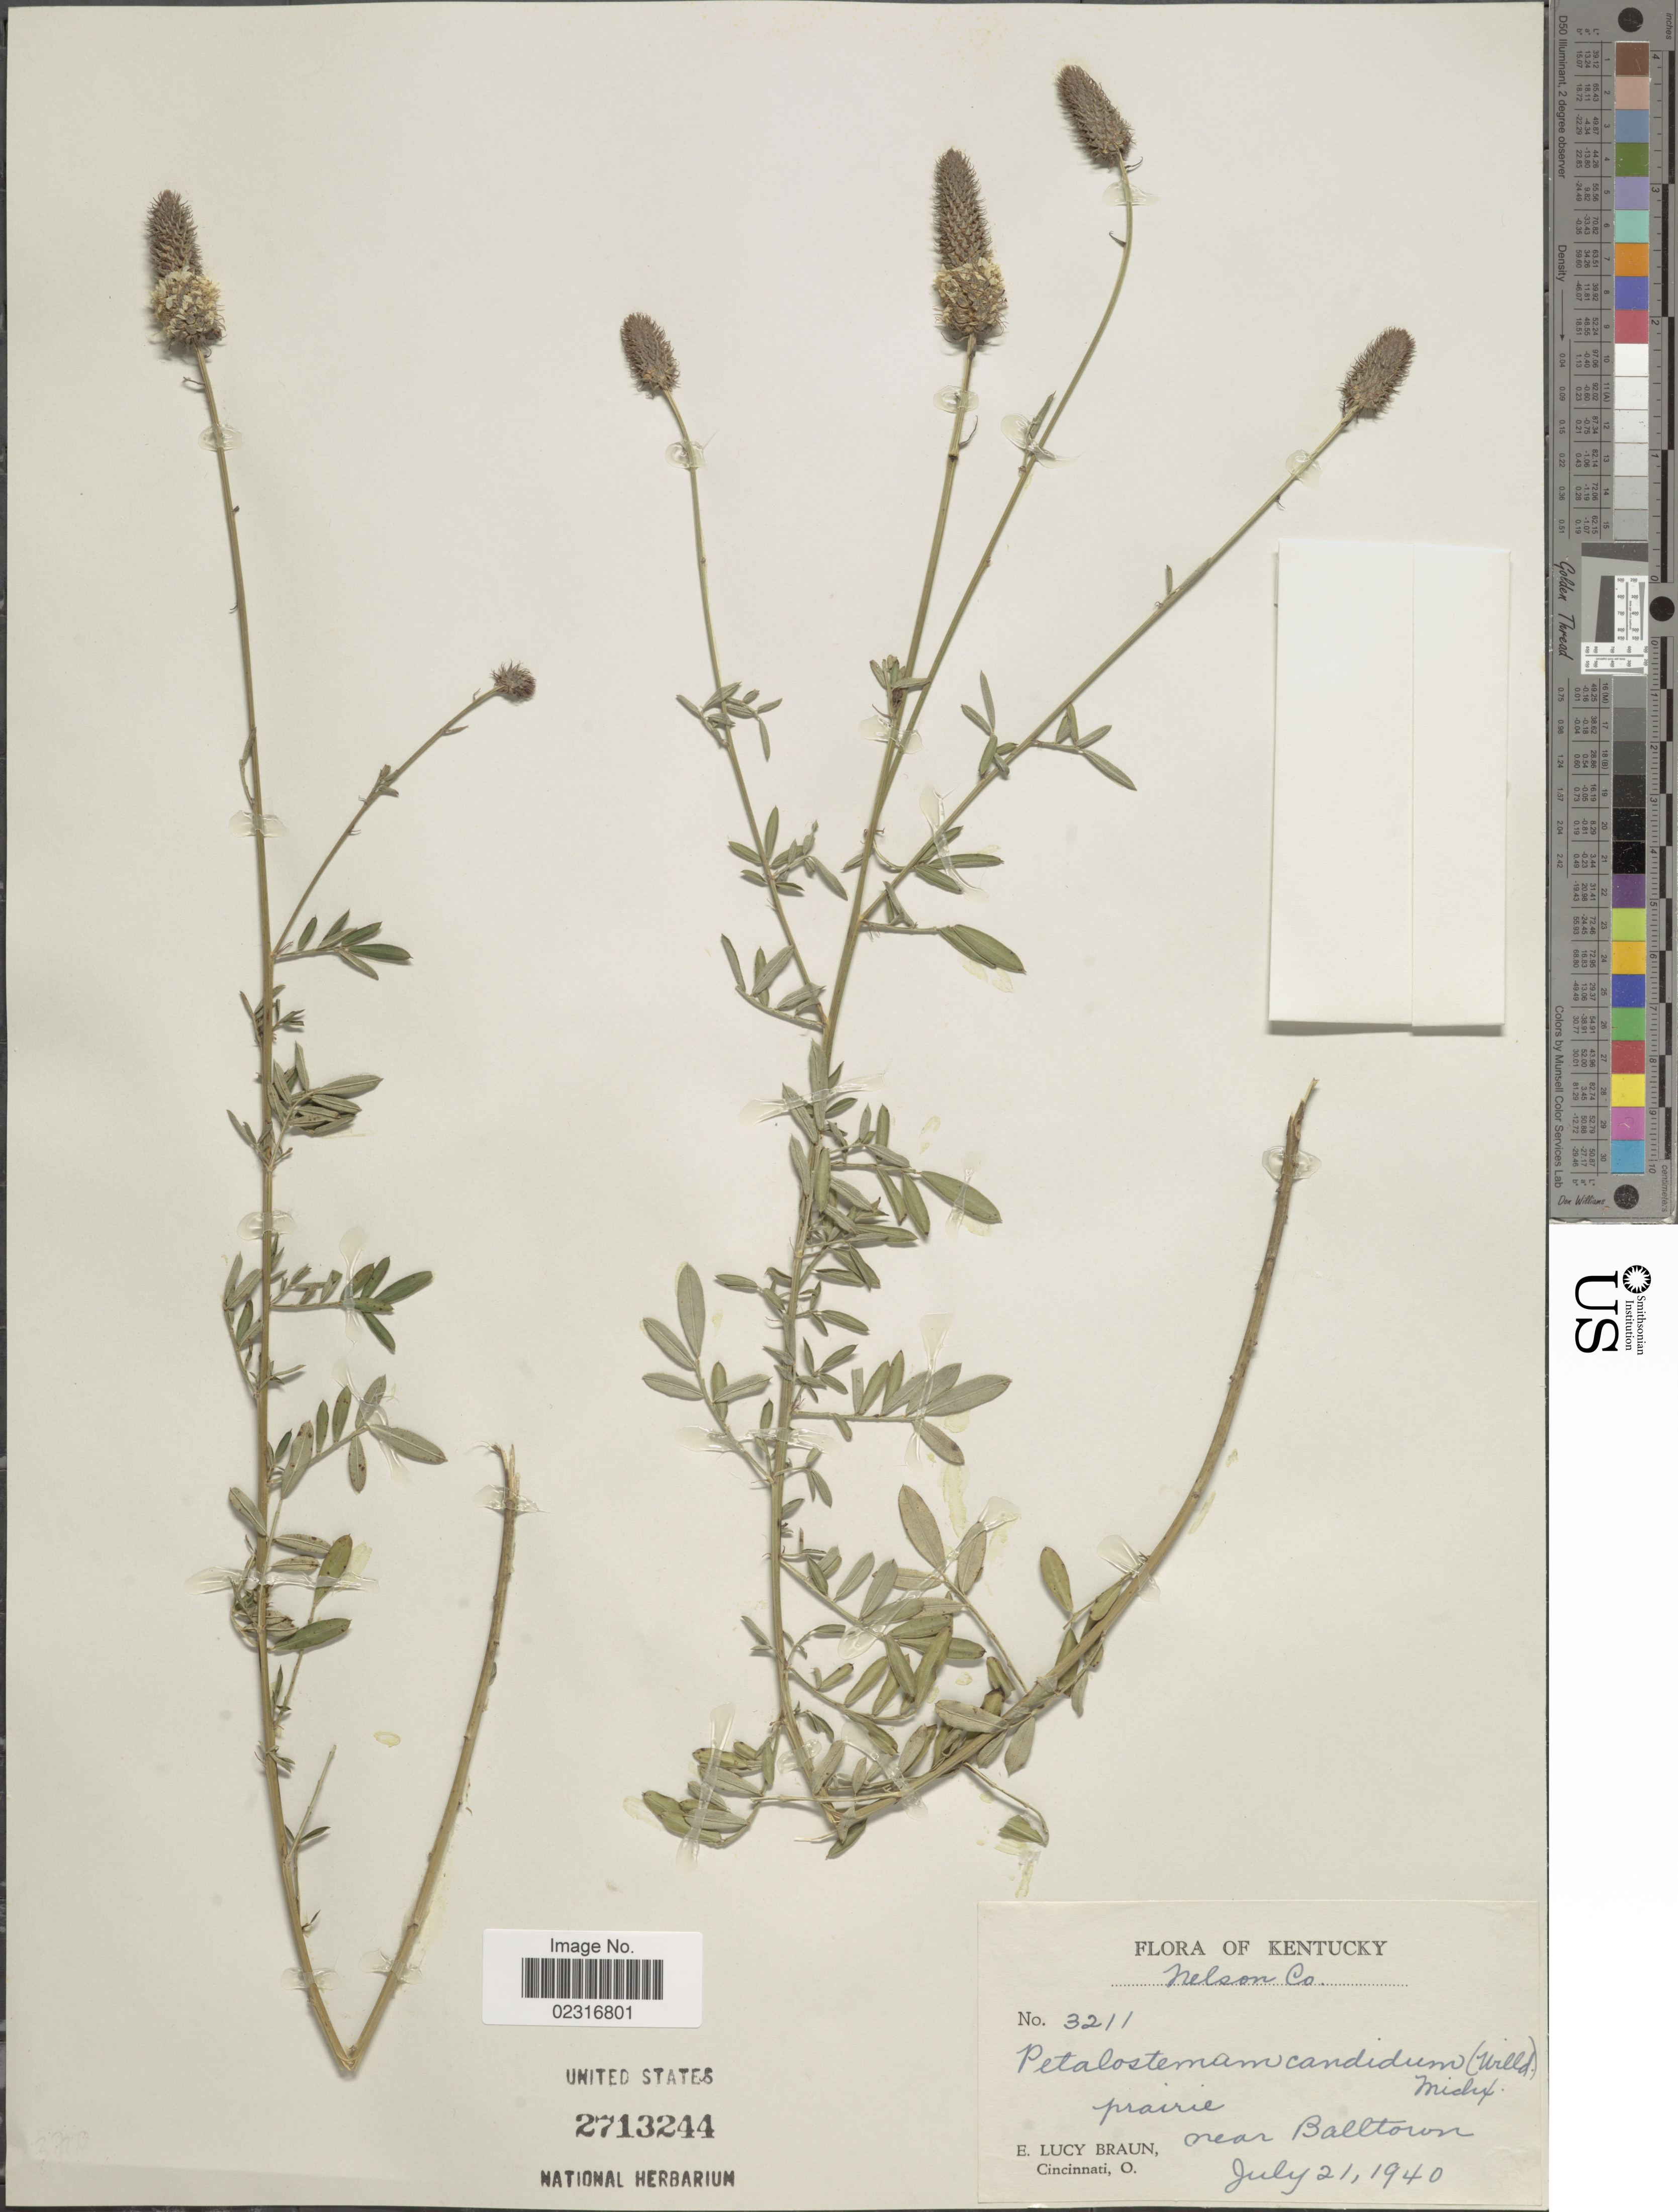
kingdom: Plantae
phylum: Tracheophyta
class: Magnoliopsida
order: Fabales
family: Fabaceae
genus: Dalea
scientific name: Dalea candida var. candida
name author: Michx. ex Willd.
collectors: E. L. Braun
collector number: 3211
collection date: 1940-07-21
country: United States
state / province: Kentucky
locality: Nelson Co. Near Balltown.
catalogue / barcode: US 2713244